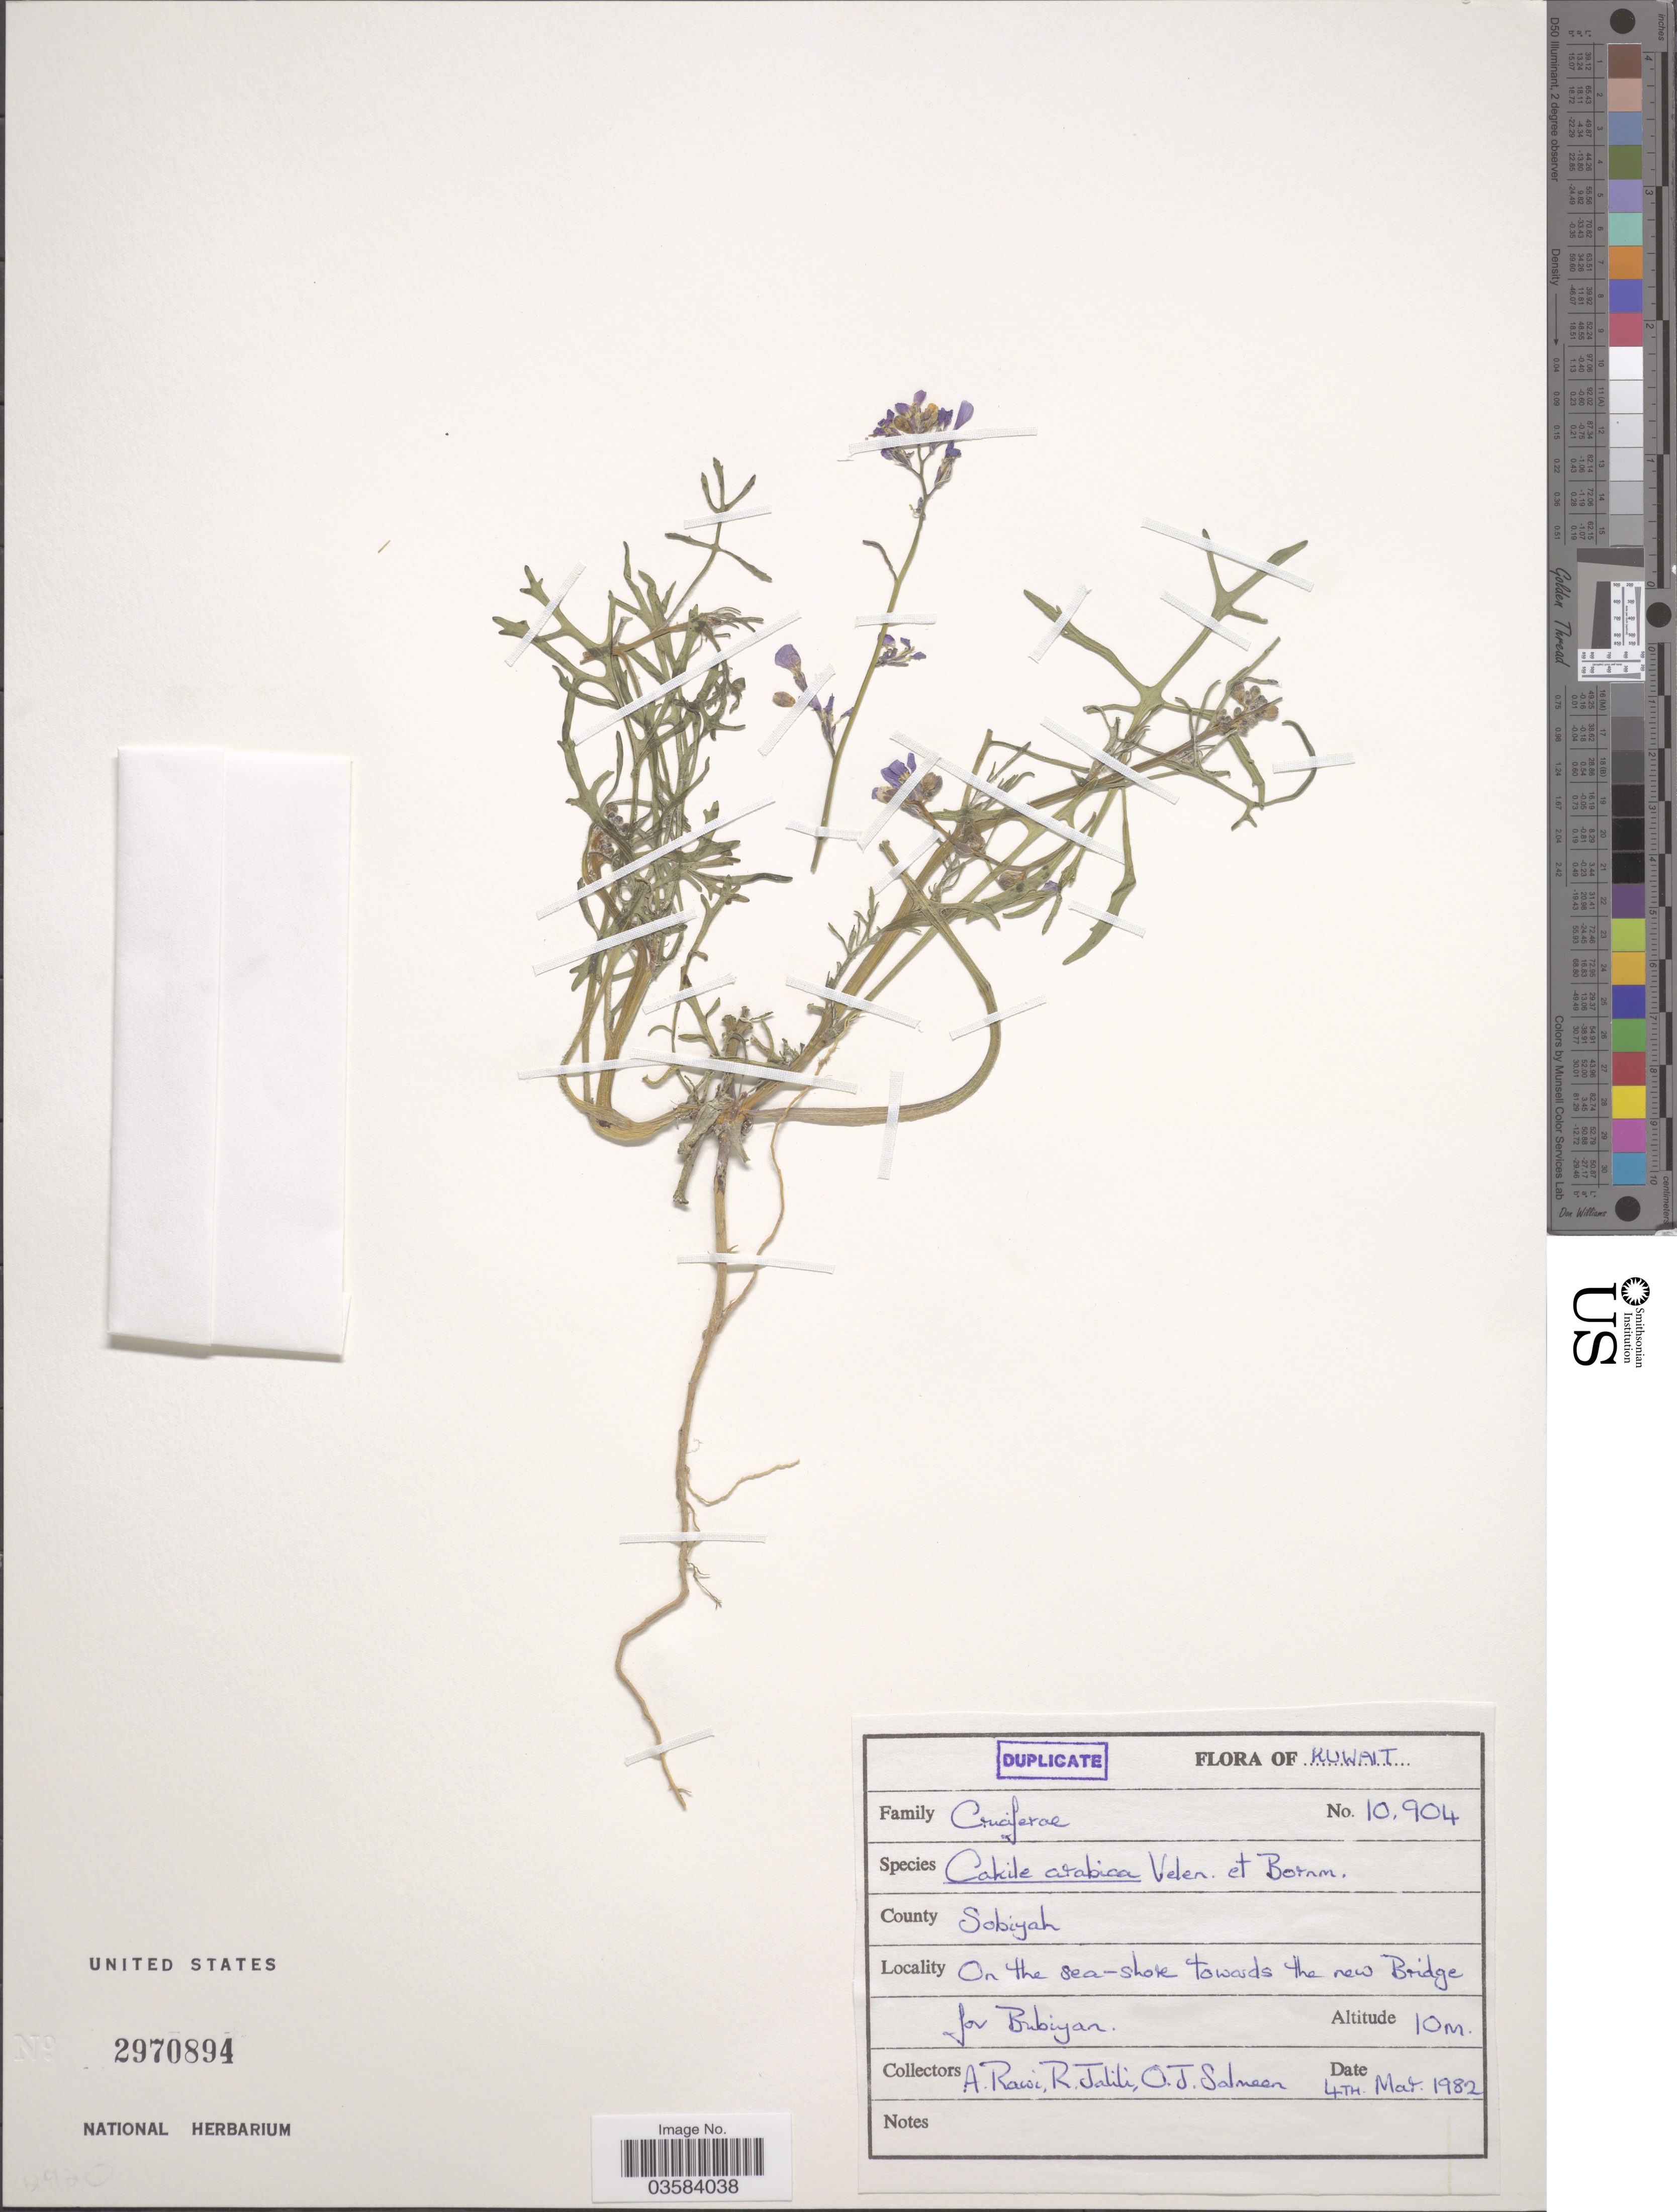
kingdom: Plantae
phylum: Tracheophyta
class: Magnoliopsida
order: Brassicales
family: Brassicaceae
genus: Cakile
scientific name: Cakile arabica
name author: Velen.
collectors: A. Rawi, R. Jalili & O. Salmeen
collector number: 10904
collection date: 1982-05-04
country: Kuwait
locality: County Sobiyah. On the sea-shore towards the new Bridge for Bubiyan.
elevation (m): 10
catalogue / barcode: US 2970894